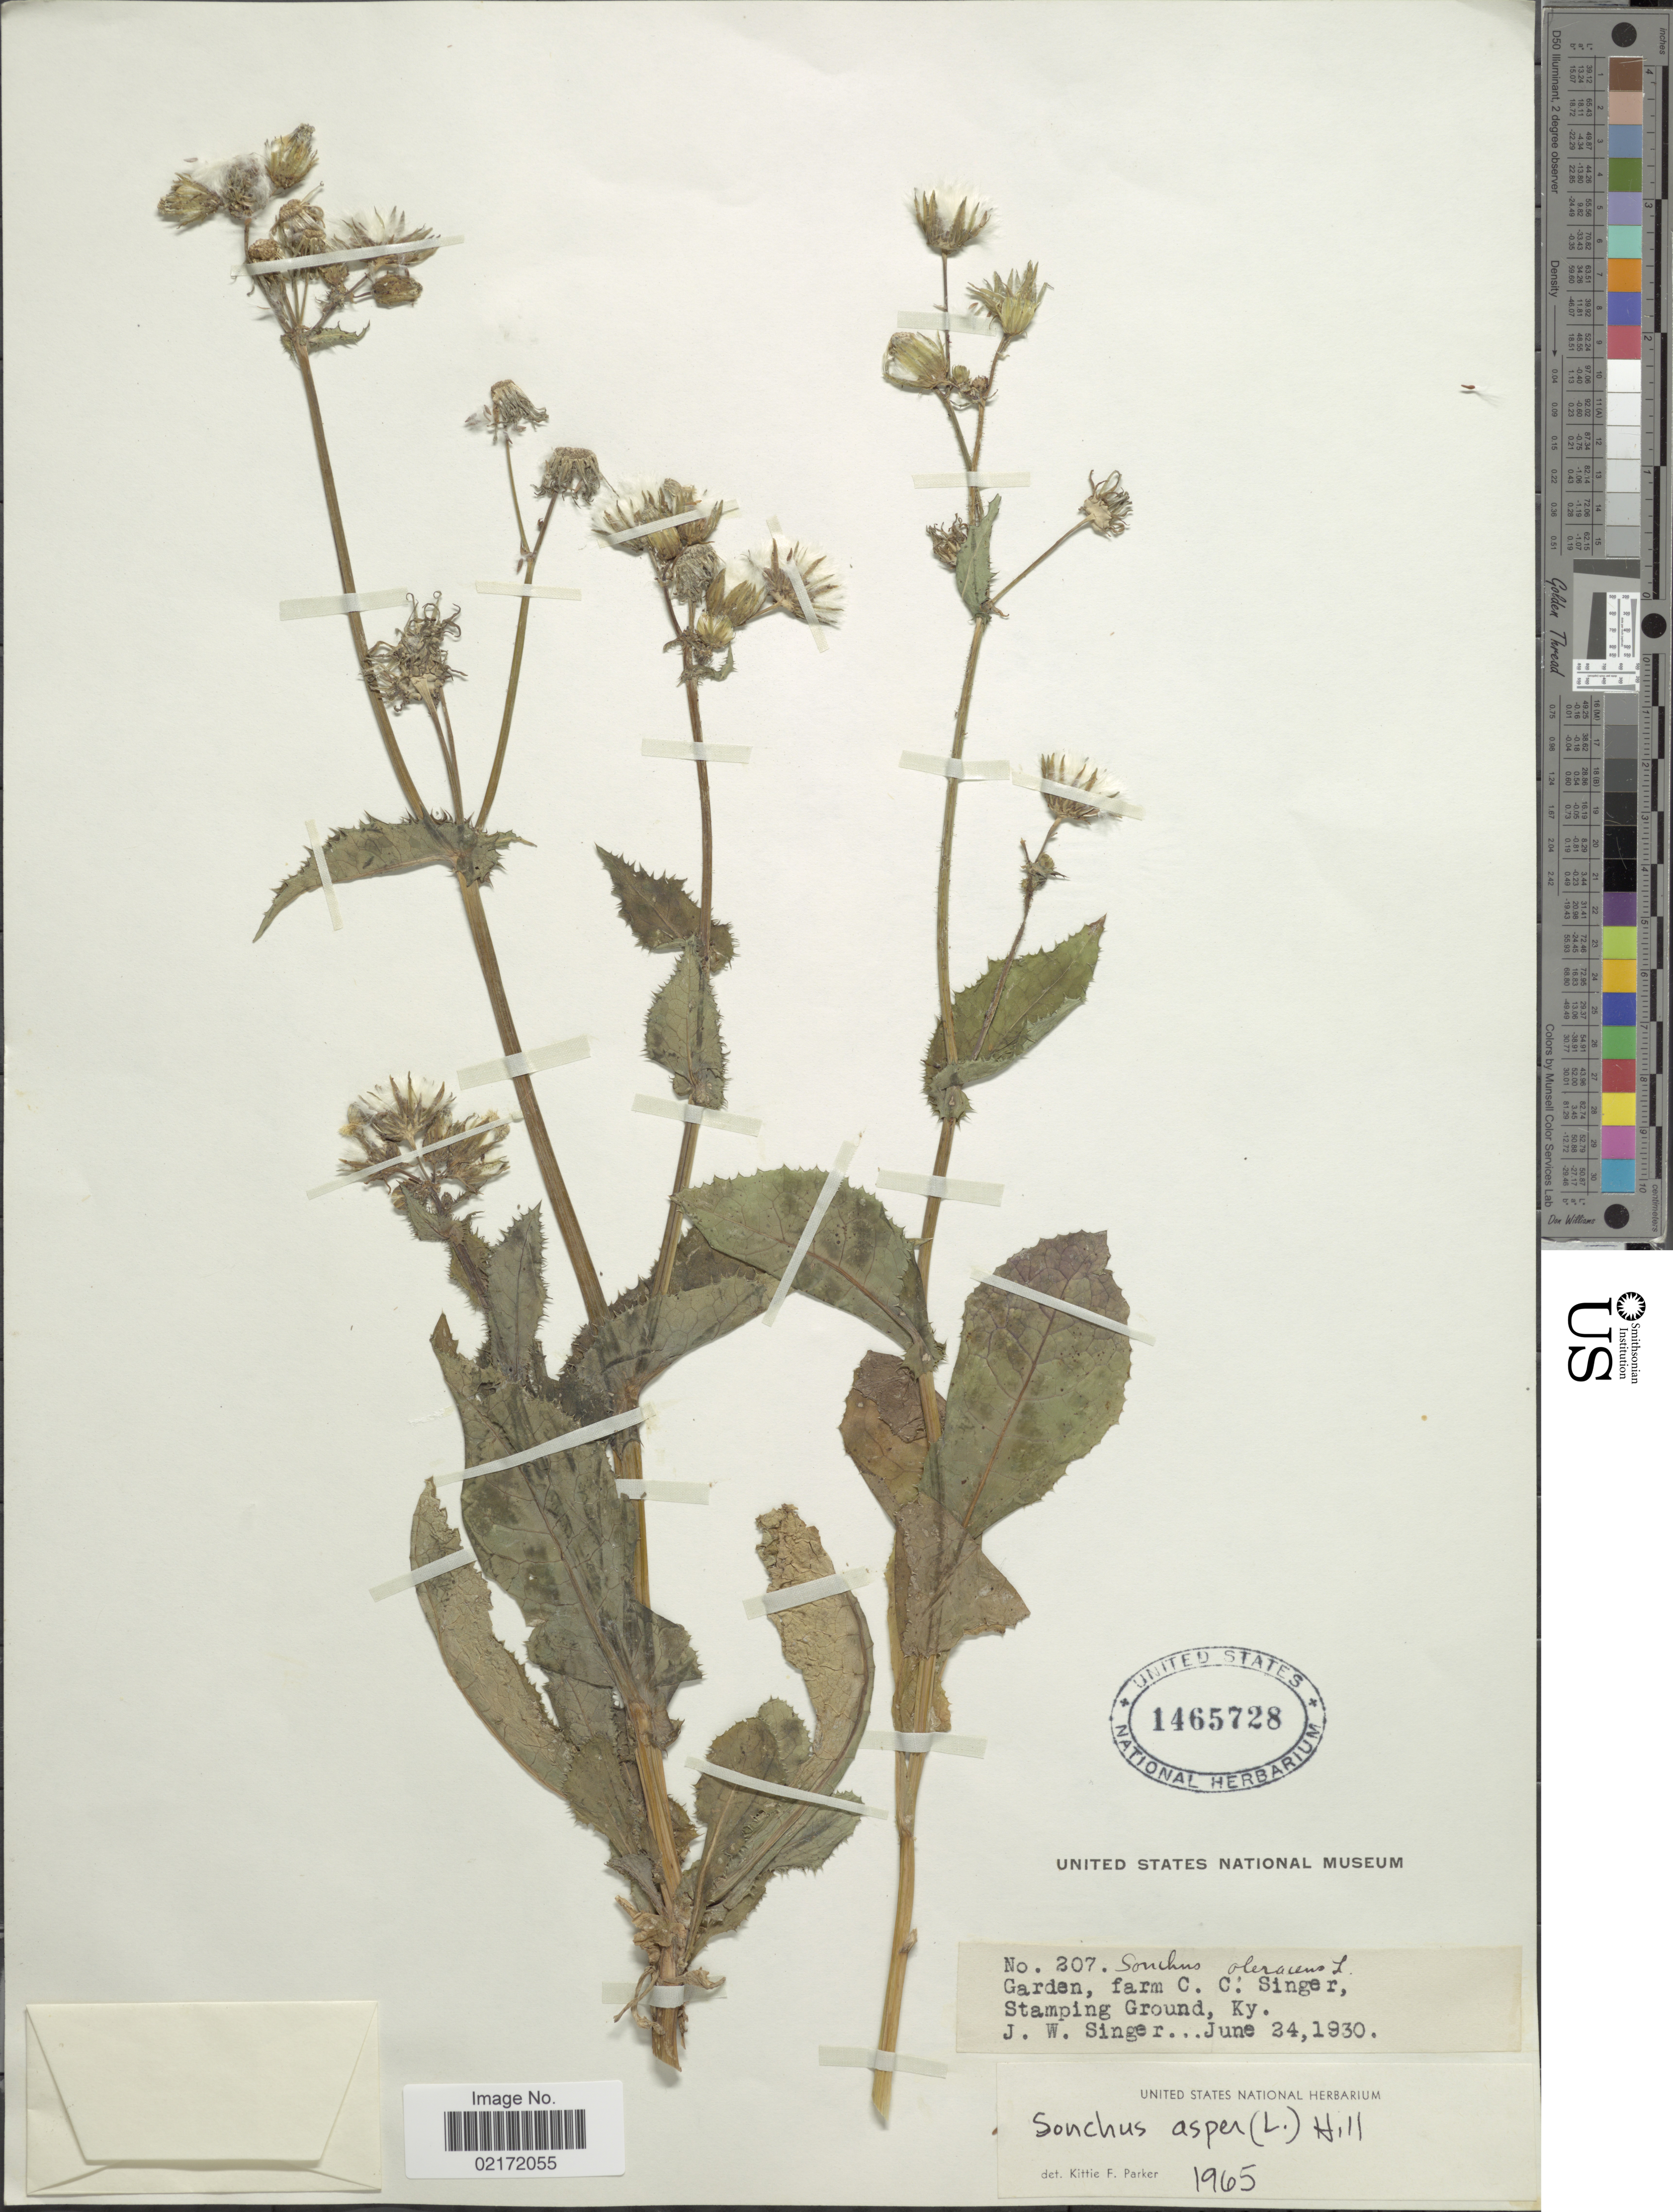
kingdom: Plantae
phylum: Tracheophyta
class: Magnoliopsida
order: Asterales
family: Asteraceae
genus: Sonchus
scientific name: Sonchus asper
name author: (L.) Hill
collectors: J. EW. Singer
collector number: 207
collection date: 1930-06-24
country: United States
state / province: Kentucky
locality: Garden, farm C.C. Singer, Stamping Ground, Ky.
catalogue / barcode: US 1465728